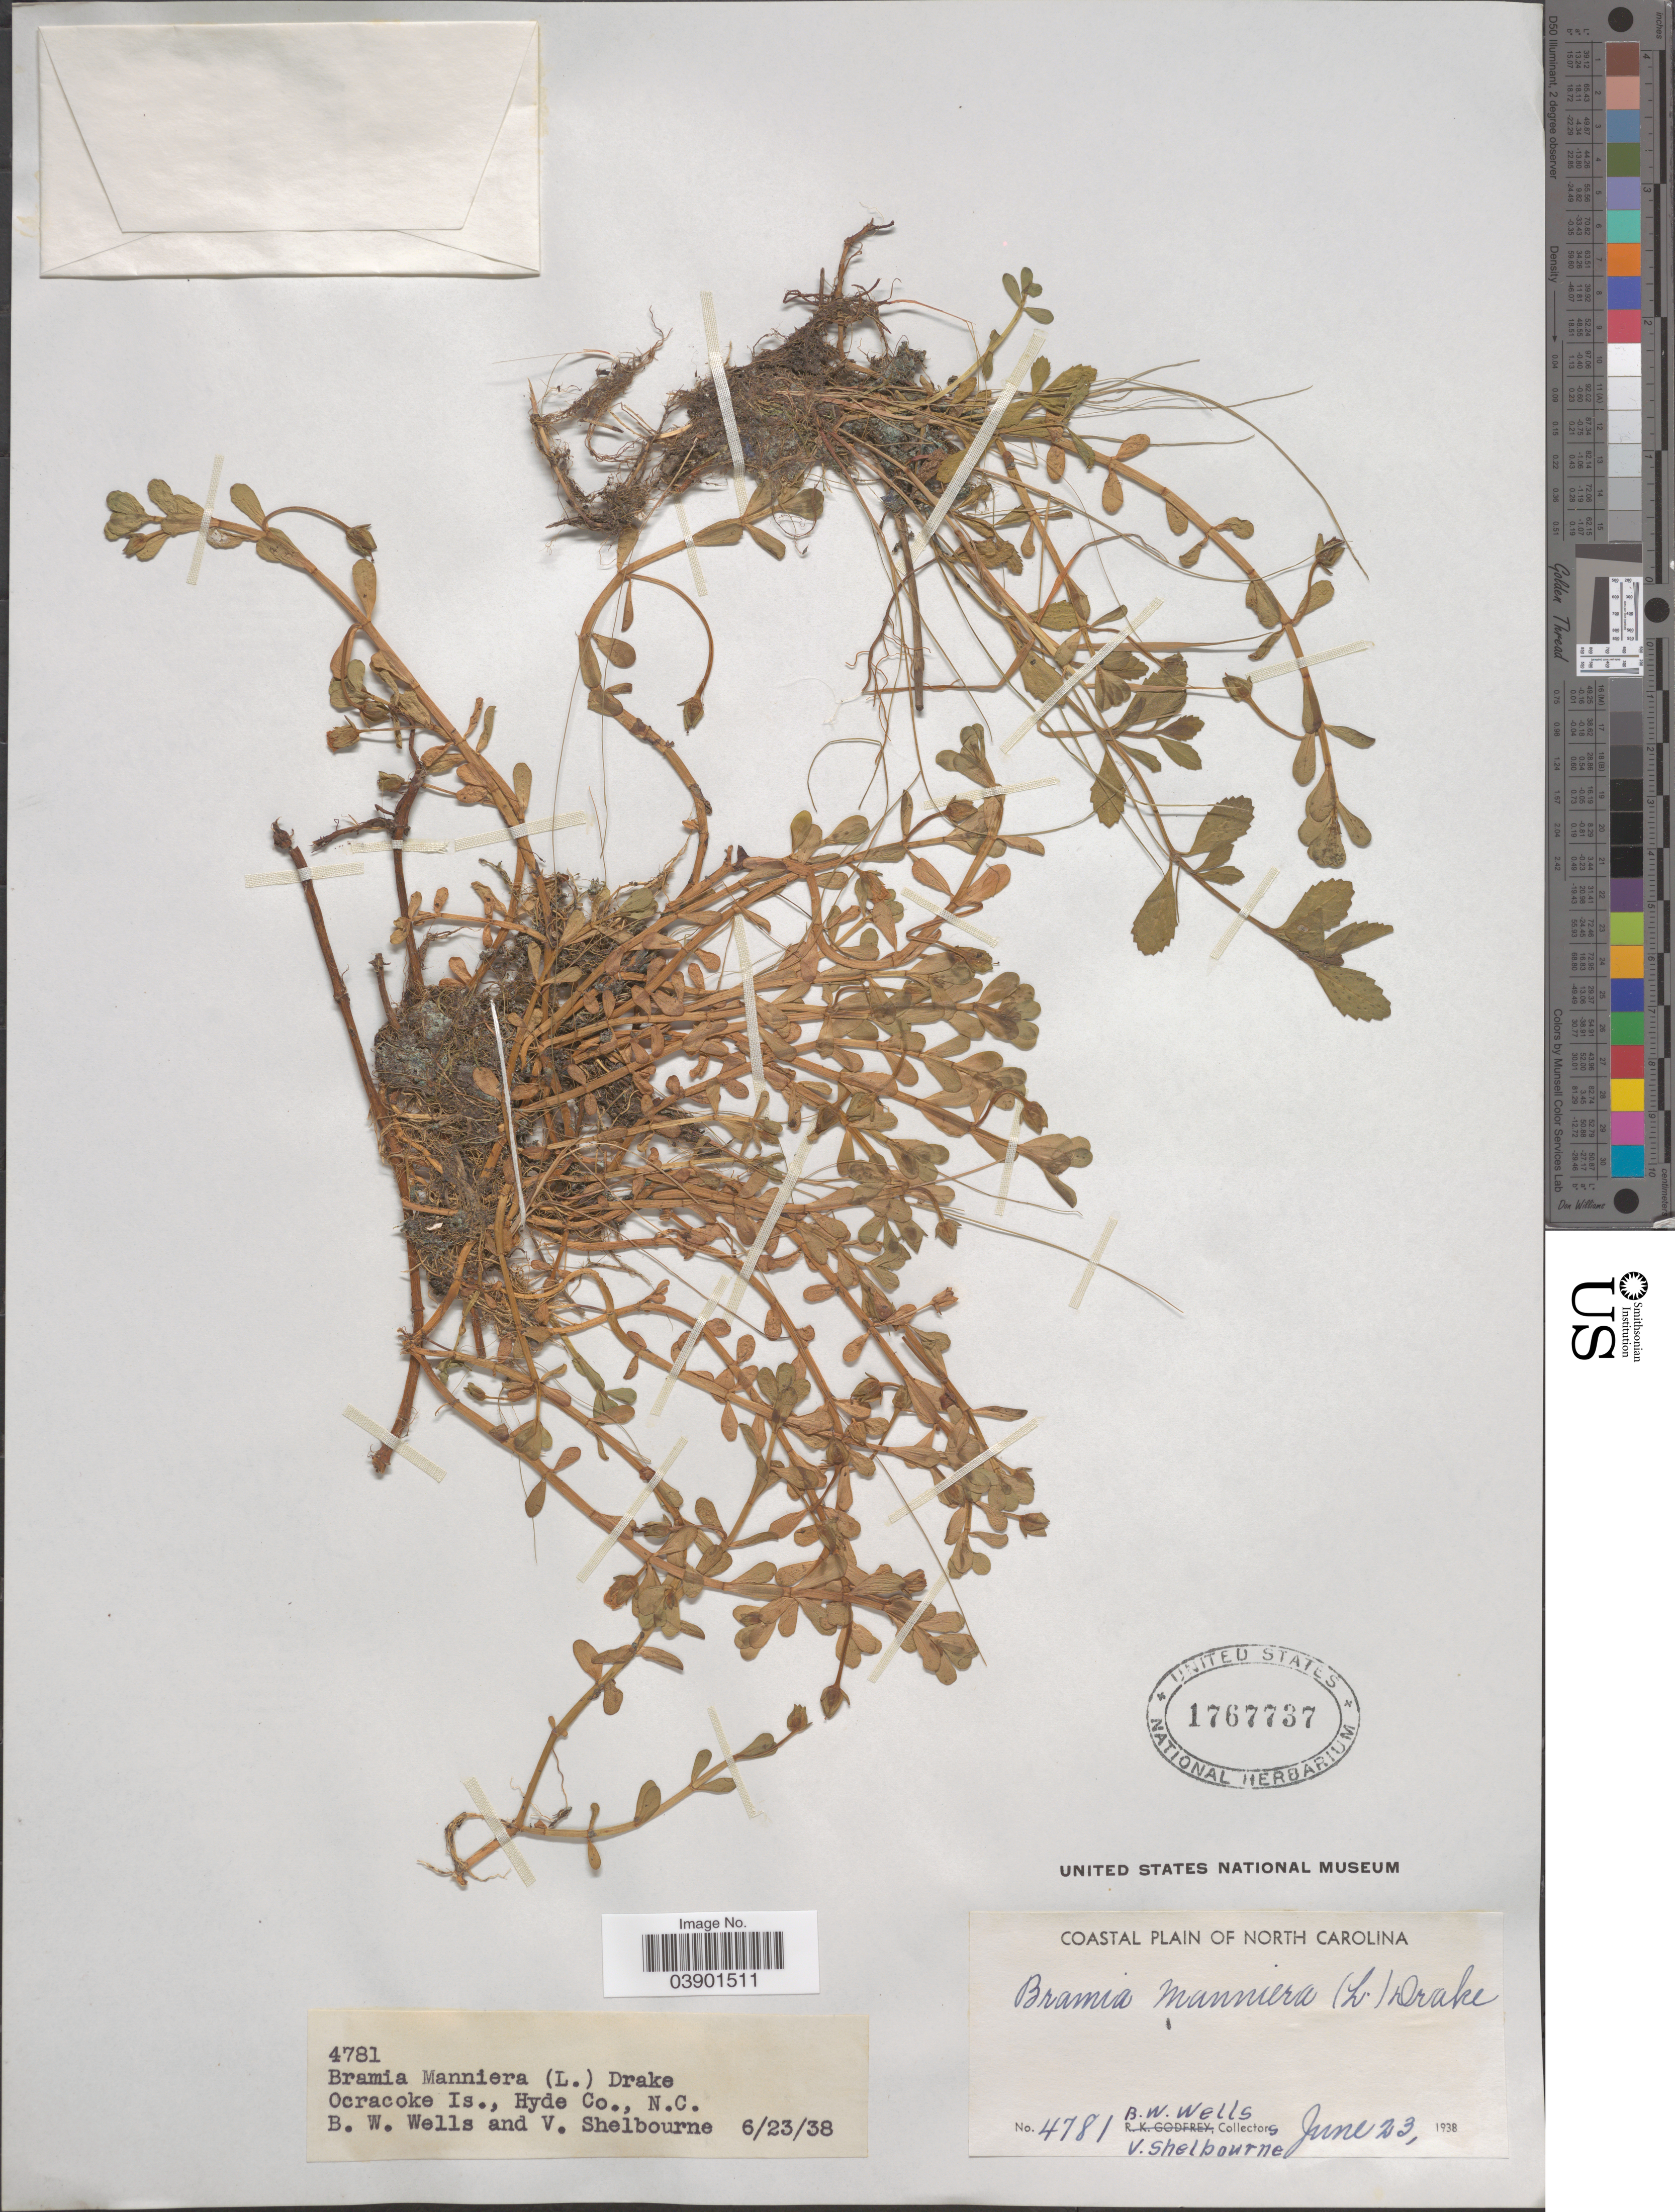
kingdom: Plantae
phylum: Tracheophyta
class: Magnoliopsida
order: Lamiales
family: Plantaginaceae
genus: Bacopa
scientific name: Bacopa monnieri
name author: (L.) Pennell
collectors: B. Wells & V. Shelbourne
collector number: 4781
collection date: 1938-06-23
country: United States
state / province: North Carolina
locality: Coastal Plain of North Carolina. Ocracoke Is., Hyde Co.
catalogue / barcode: US 1767737